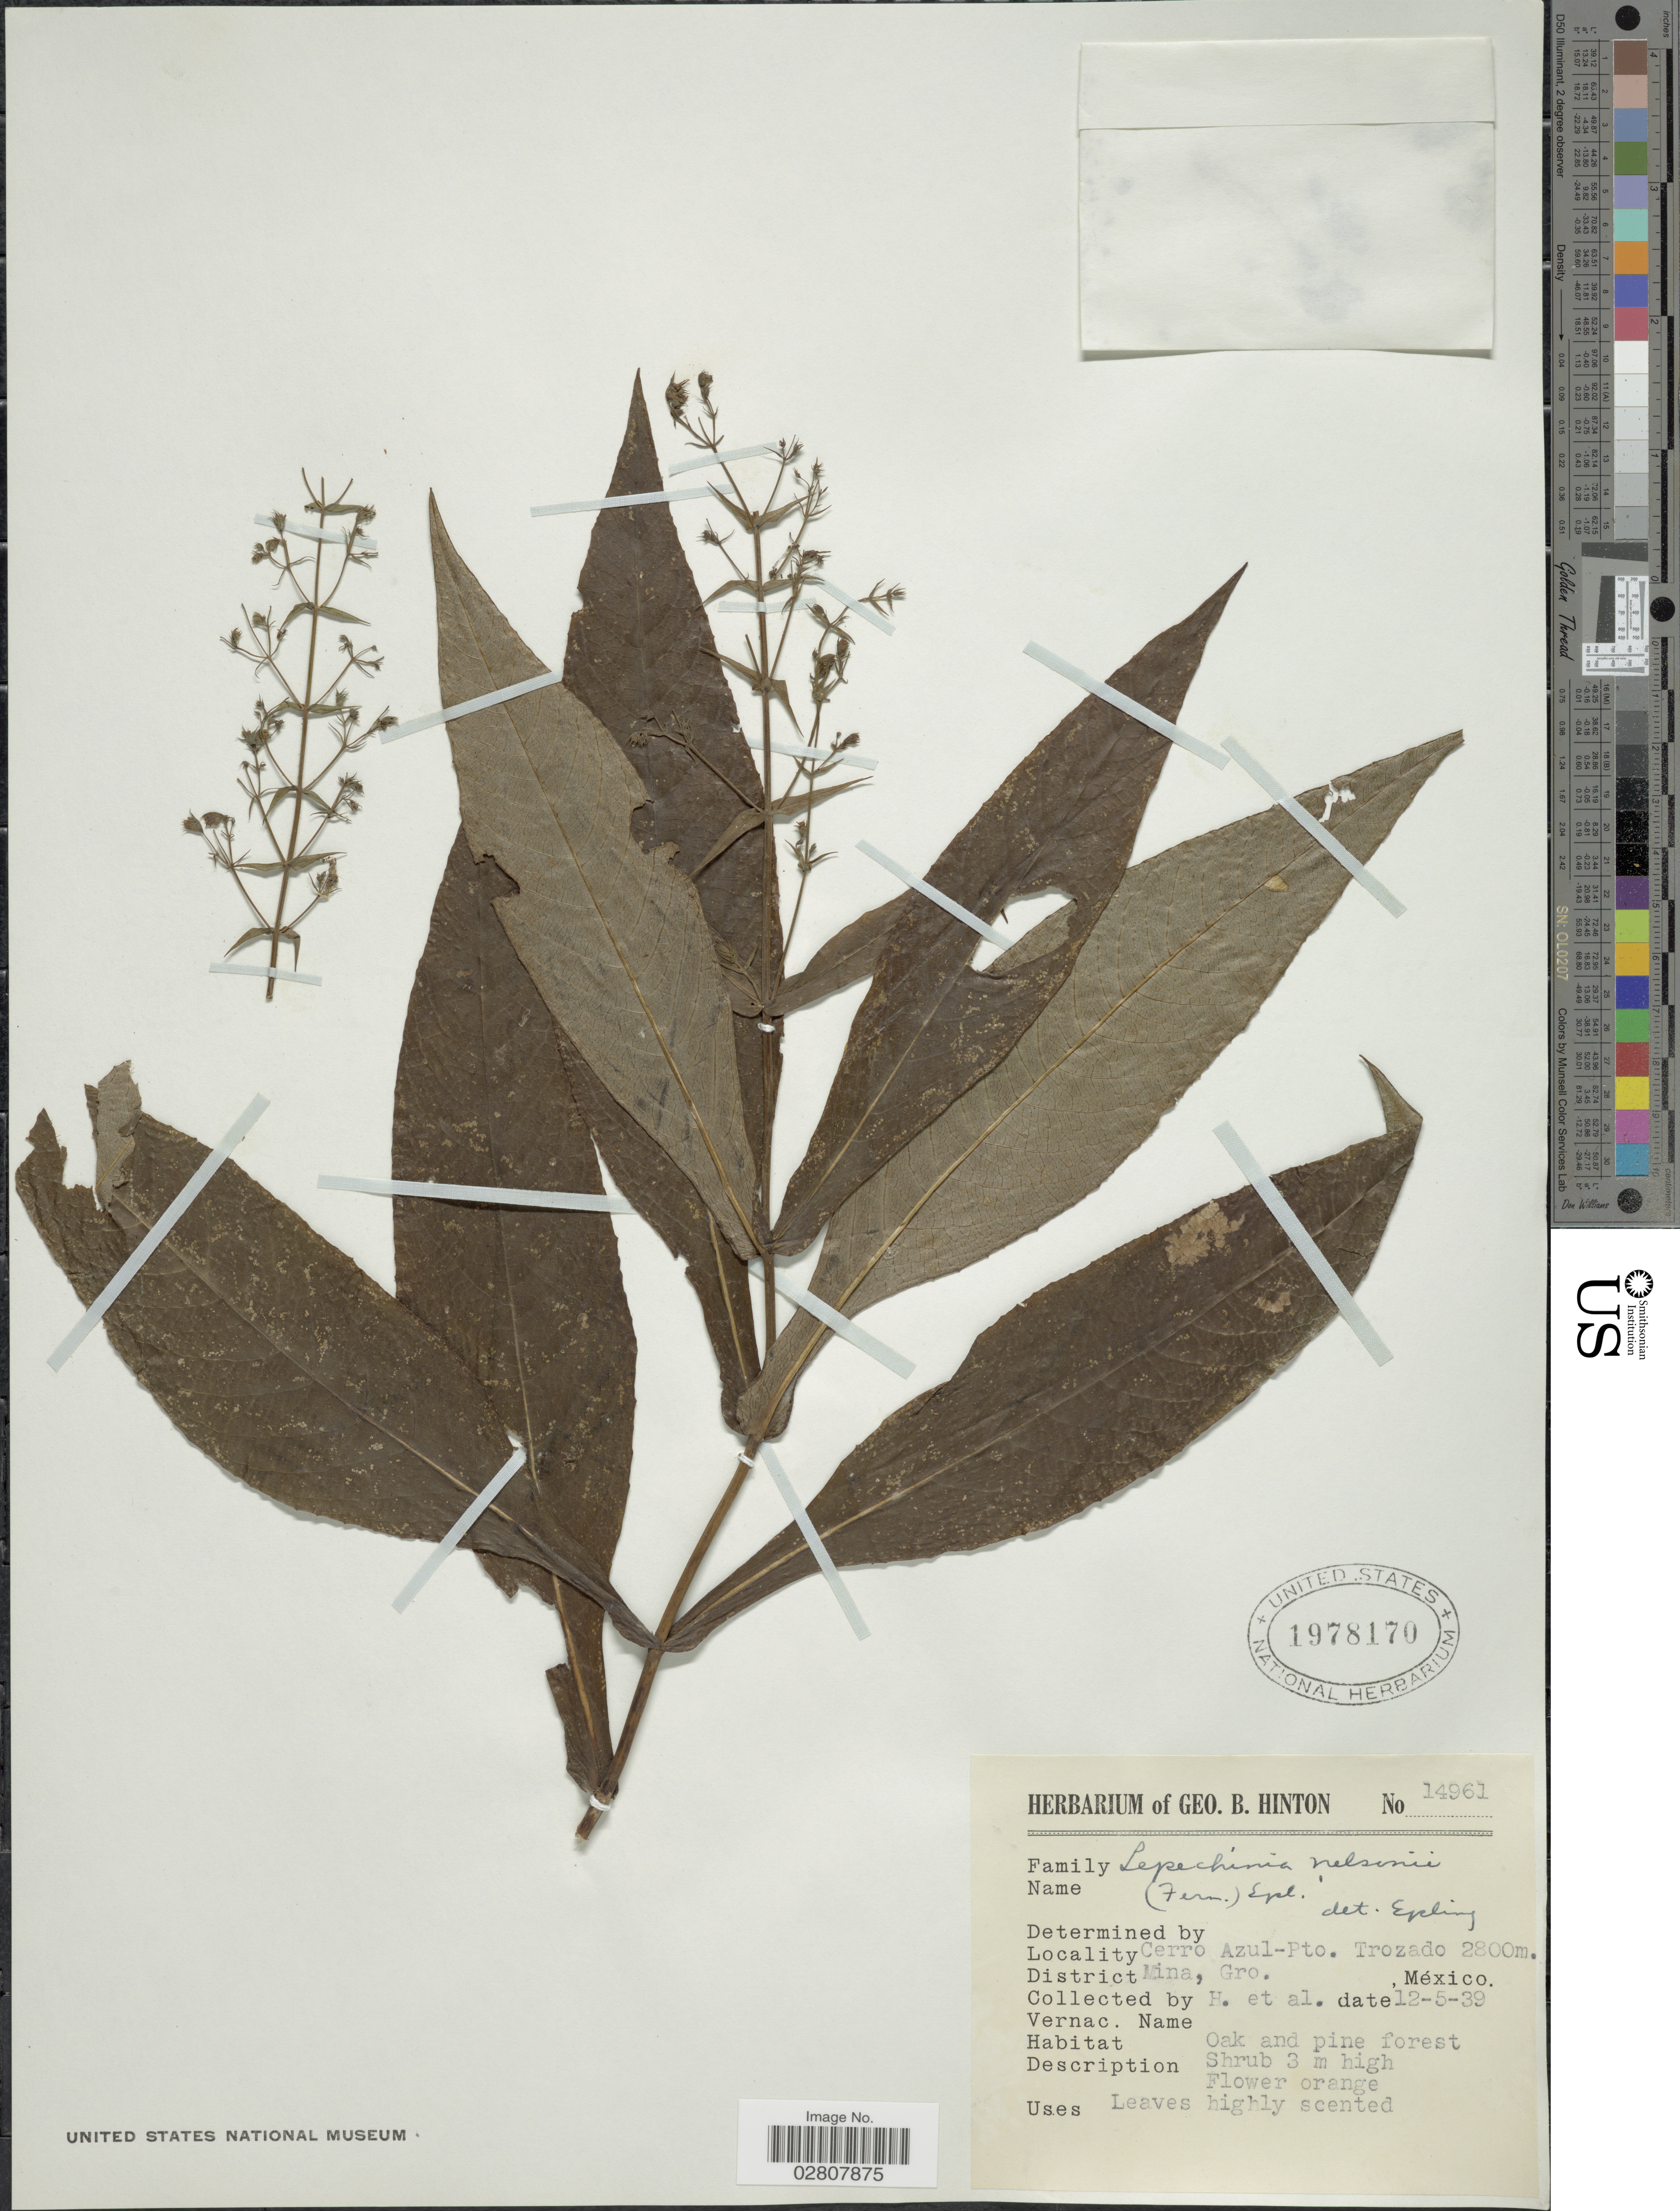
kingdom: Plantae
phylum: Tracheophyta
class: Magnoliopsida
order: Lamiales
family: Lamiaceae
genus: Lepechinia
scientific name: Lepechinia nelsonii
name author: (Fernald) Epling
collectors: G. B. Hinton & et al.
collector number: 14961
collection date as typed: Transcribed d/m/y: 12/5/39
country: Mexico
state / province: Guerrero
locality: Cerro Azul-Pto. Trozado. District Mina, Gro.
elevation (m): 2800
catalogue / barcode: US 1978170